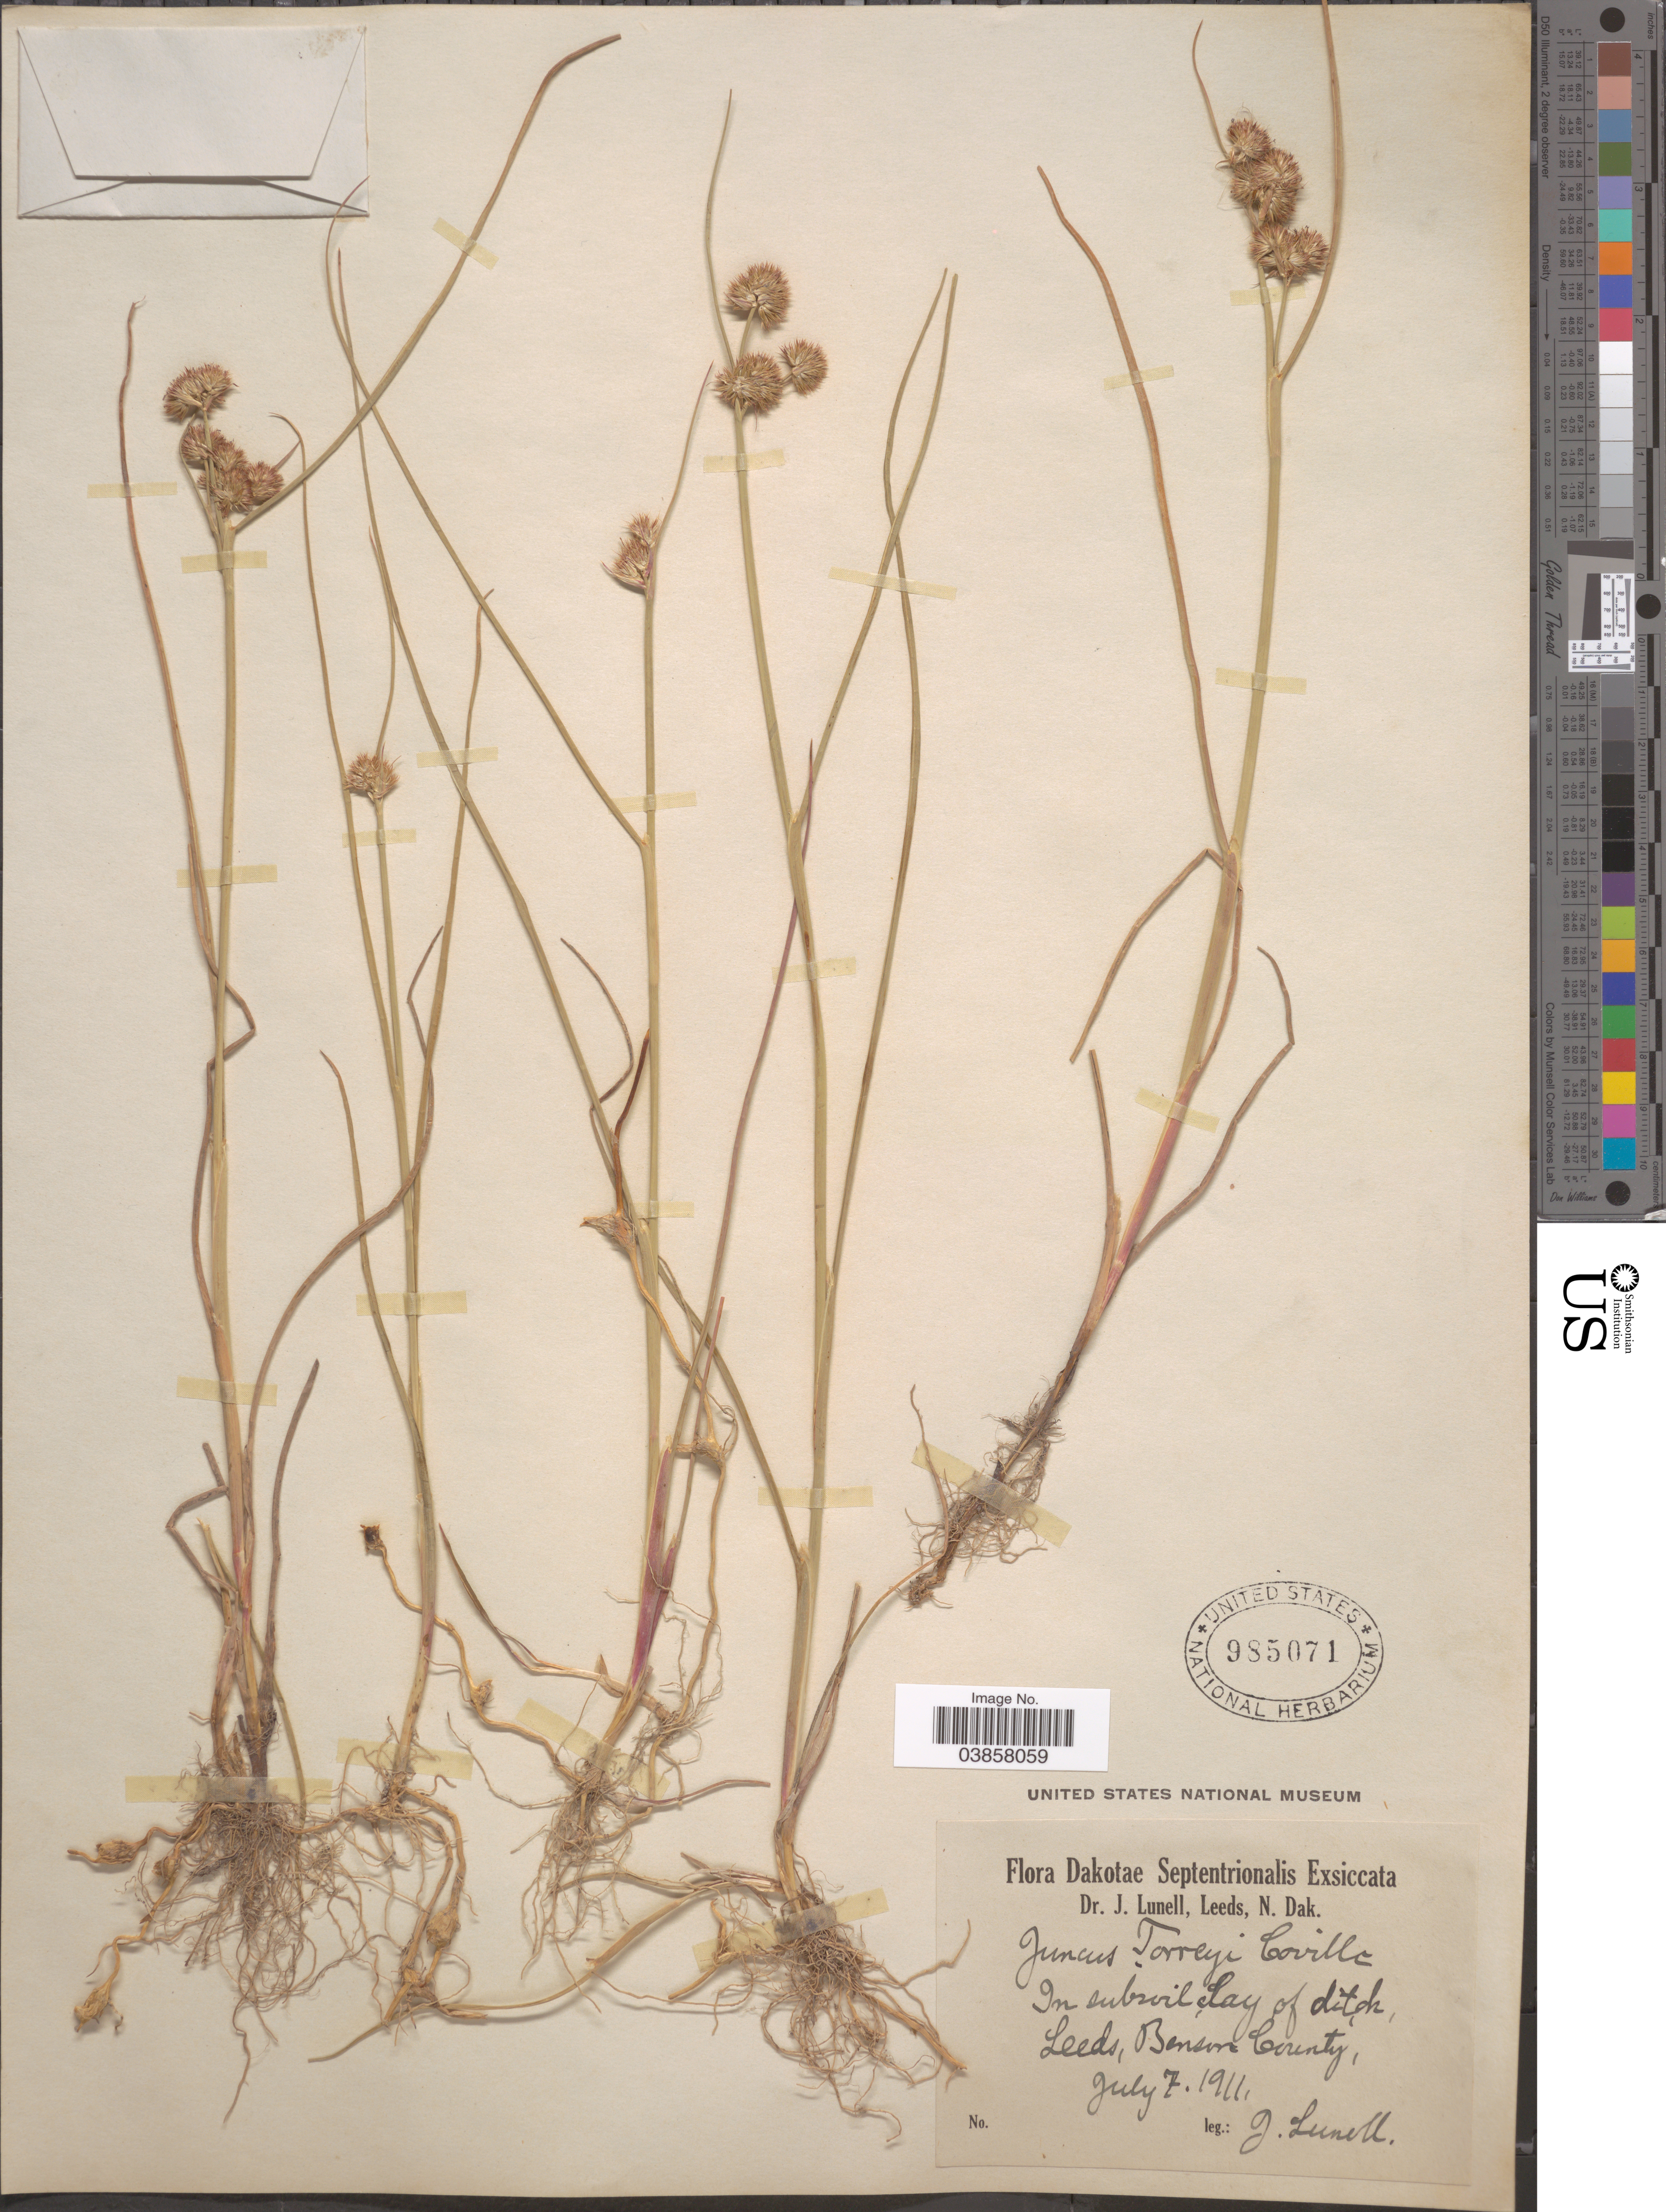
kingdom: Plantae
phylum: Tracheophyta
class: Liliopsida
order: Poales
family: Juncaceae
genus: Juncus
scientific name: Juncus torreyi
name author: Coville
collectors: J. Lunell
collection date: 1911-07-07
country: United States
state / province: North Dakota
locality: Leeds, Benson County.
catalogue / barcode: US 985071